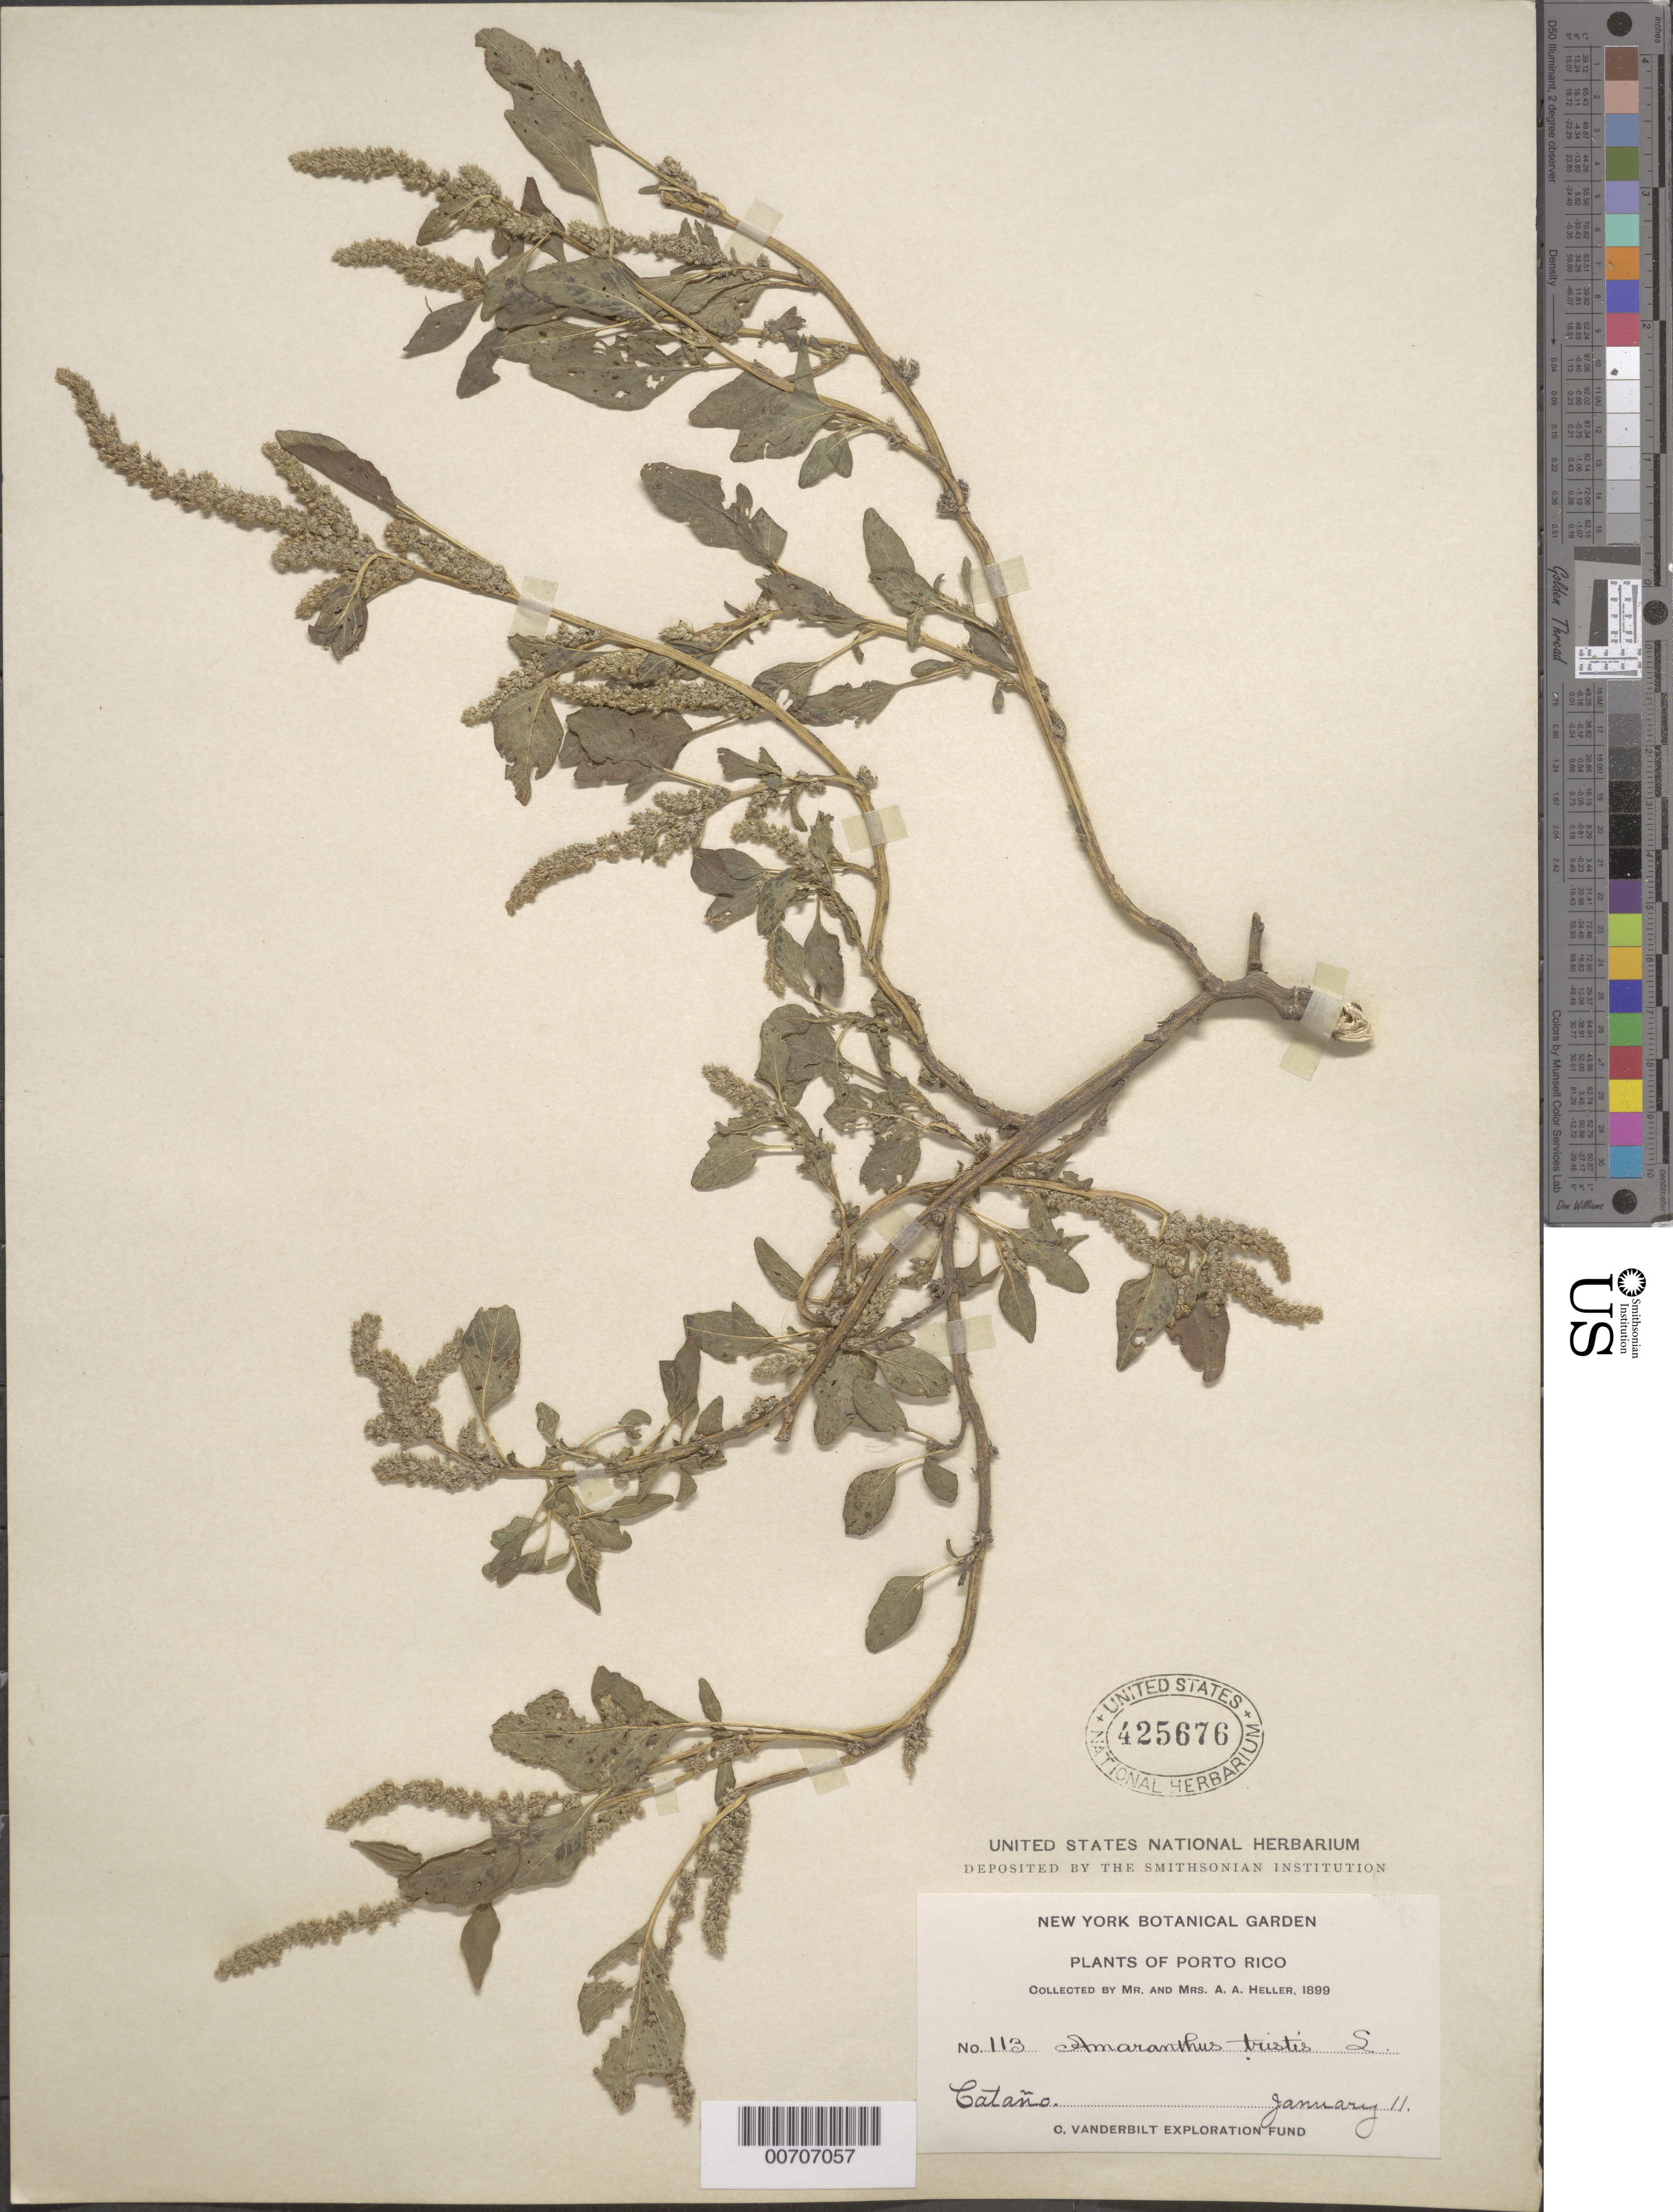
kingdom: Plantae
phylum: Tracheophyta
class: Magnoliopsida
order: Caryophyllales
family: Amaranthaceae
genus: Amaranthus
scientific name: Amaranthus tristis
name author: L.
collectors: A. A. Heller & -- Heller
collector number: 113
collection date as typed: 11 Jan 1899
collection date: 1899-01-11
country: Puerto Rico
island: Greater Antilles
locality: Cataño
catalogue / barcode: US 425676